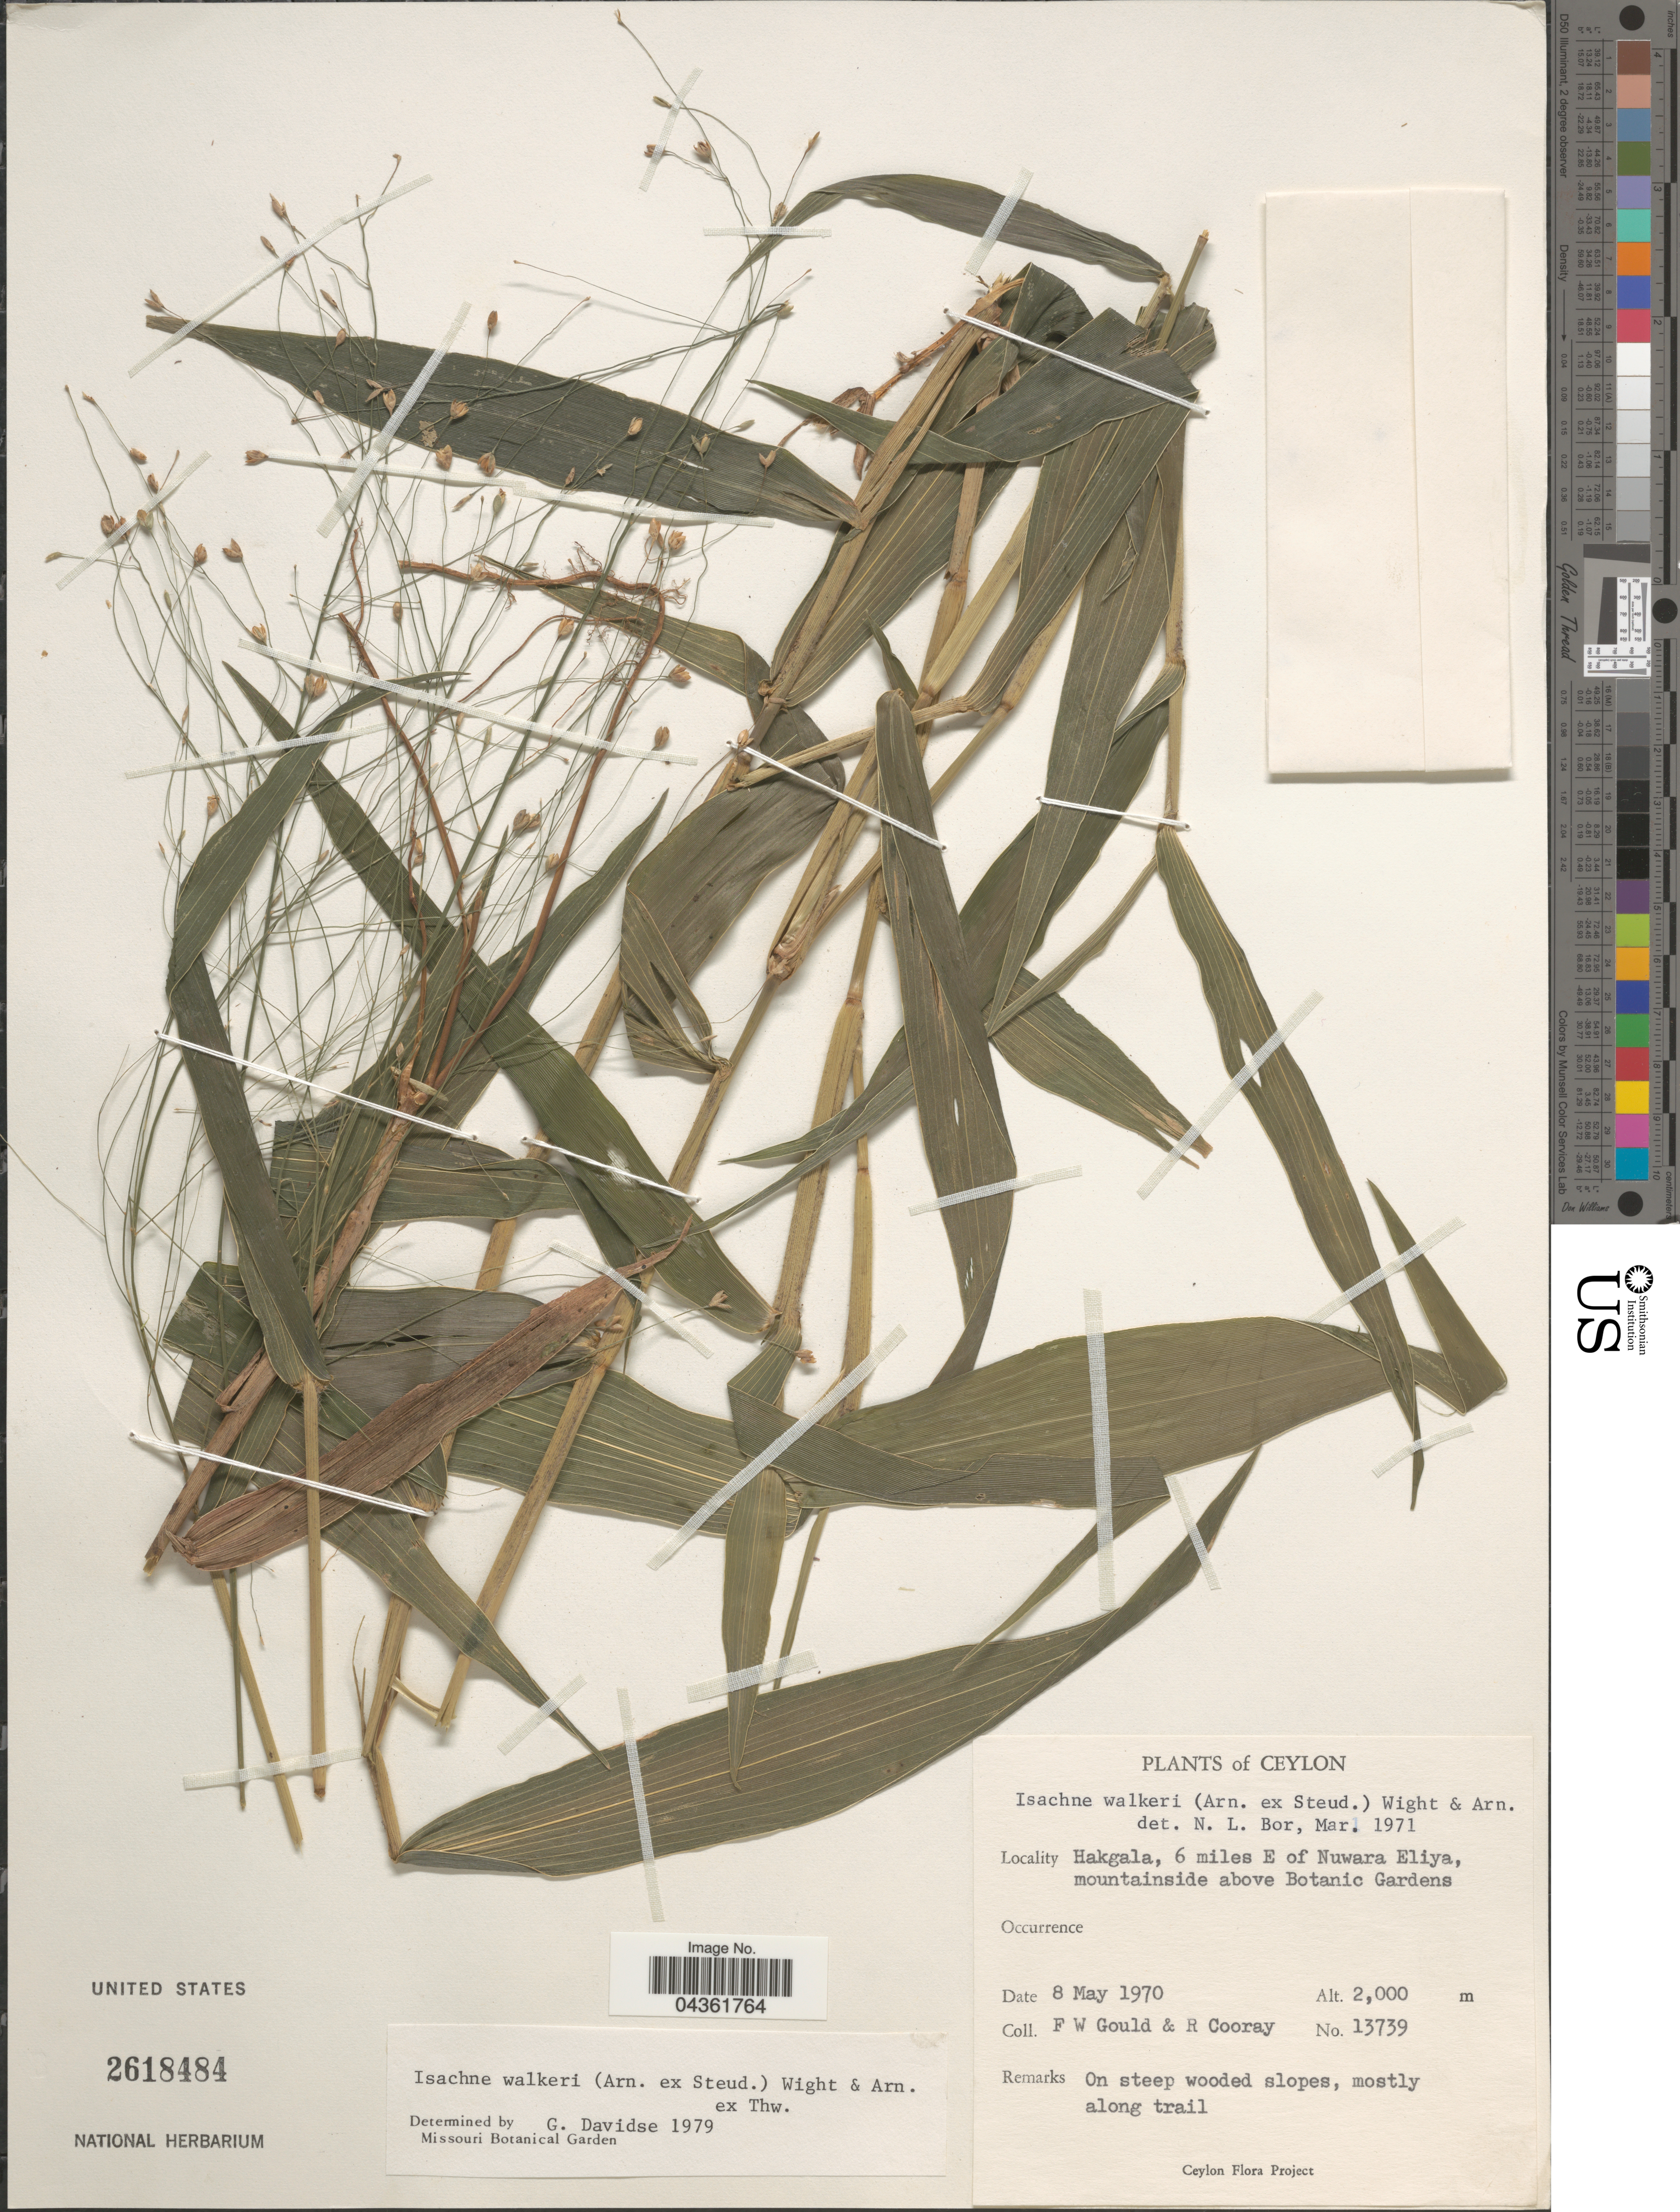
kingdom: Plantae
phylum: Tracheophyta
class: Liliopsida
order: Poales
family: Poaceae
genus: Isachne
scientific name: Isachne walkeri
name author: (Arn. ex Steud.) Wight & Arn. ex Hook. f.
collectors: F. W. Gould & R. Cooray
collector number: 13739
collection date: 1970-05-08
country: Sri Lanka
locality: Ceylon. Hakgala, 6 miles E of Nuwara Eliya, mountainside above Botanic Gardens.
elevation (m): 2000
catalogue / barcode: US 2618484